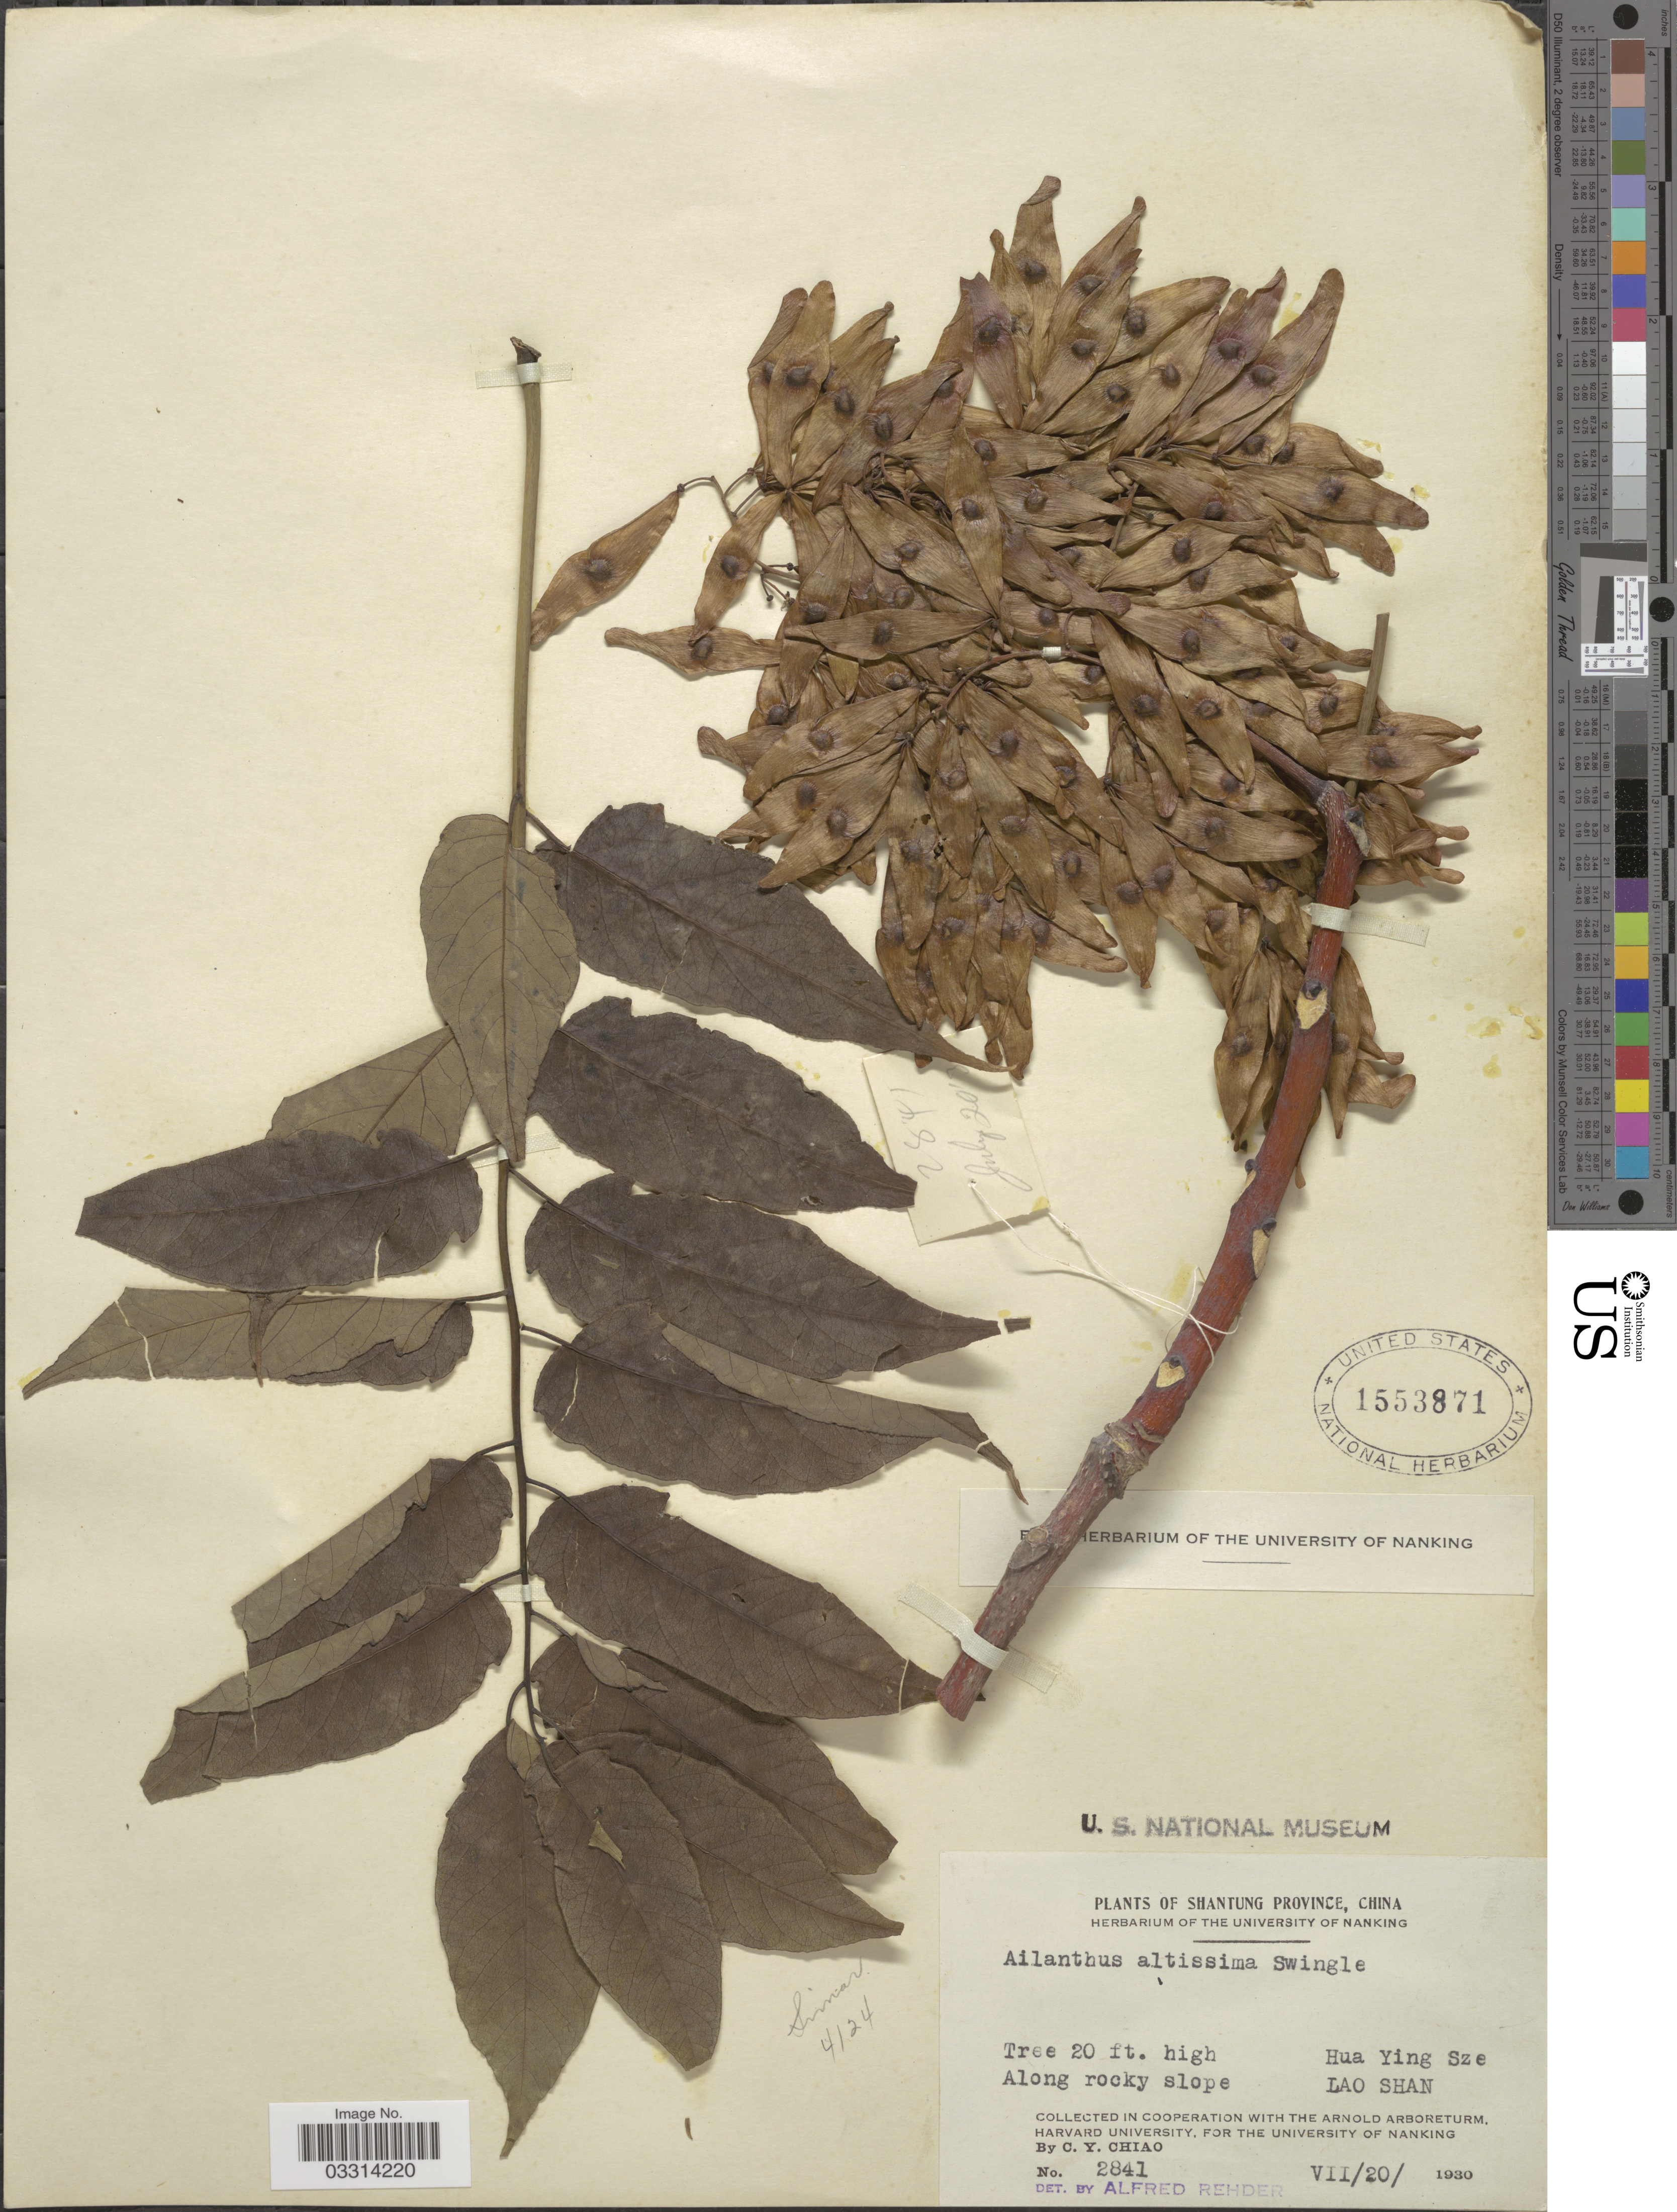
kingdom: Plantae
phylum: Tracheophyta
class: Magnoliopsida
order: Sapindales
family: Simaroubaceae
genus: Ailanthus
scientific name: Ailanthus altissima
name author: (Mill.) Swingle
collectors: C. Y. Chiao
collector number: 2841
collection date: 1930-07-20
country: China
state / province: Shandong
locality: Shantung Province. Hua Ying Sze. Lao Shan.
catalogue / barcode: US 1553871